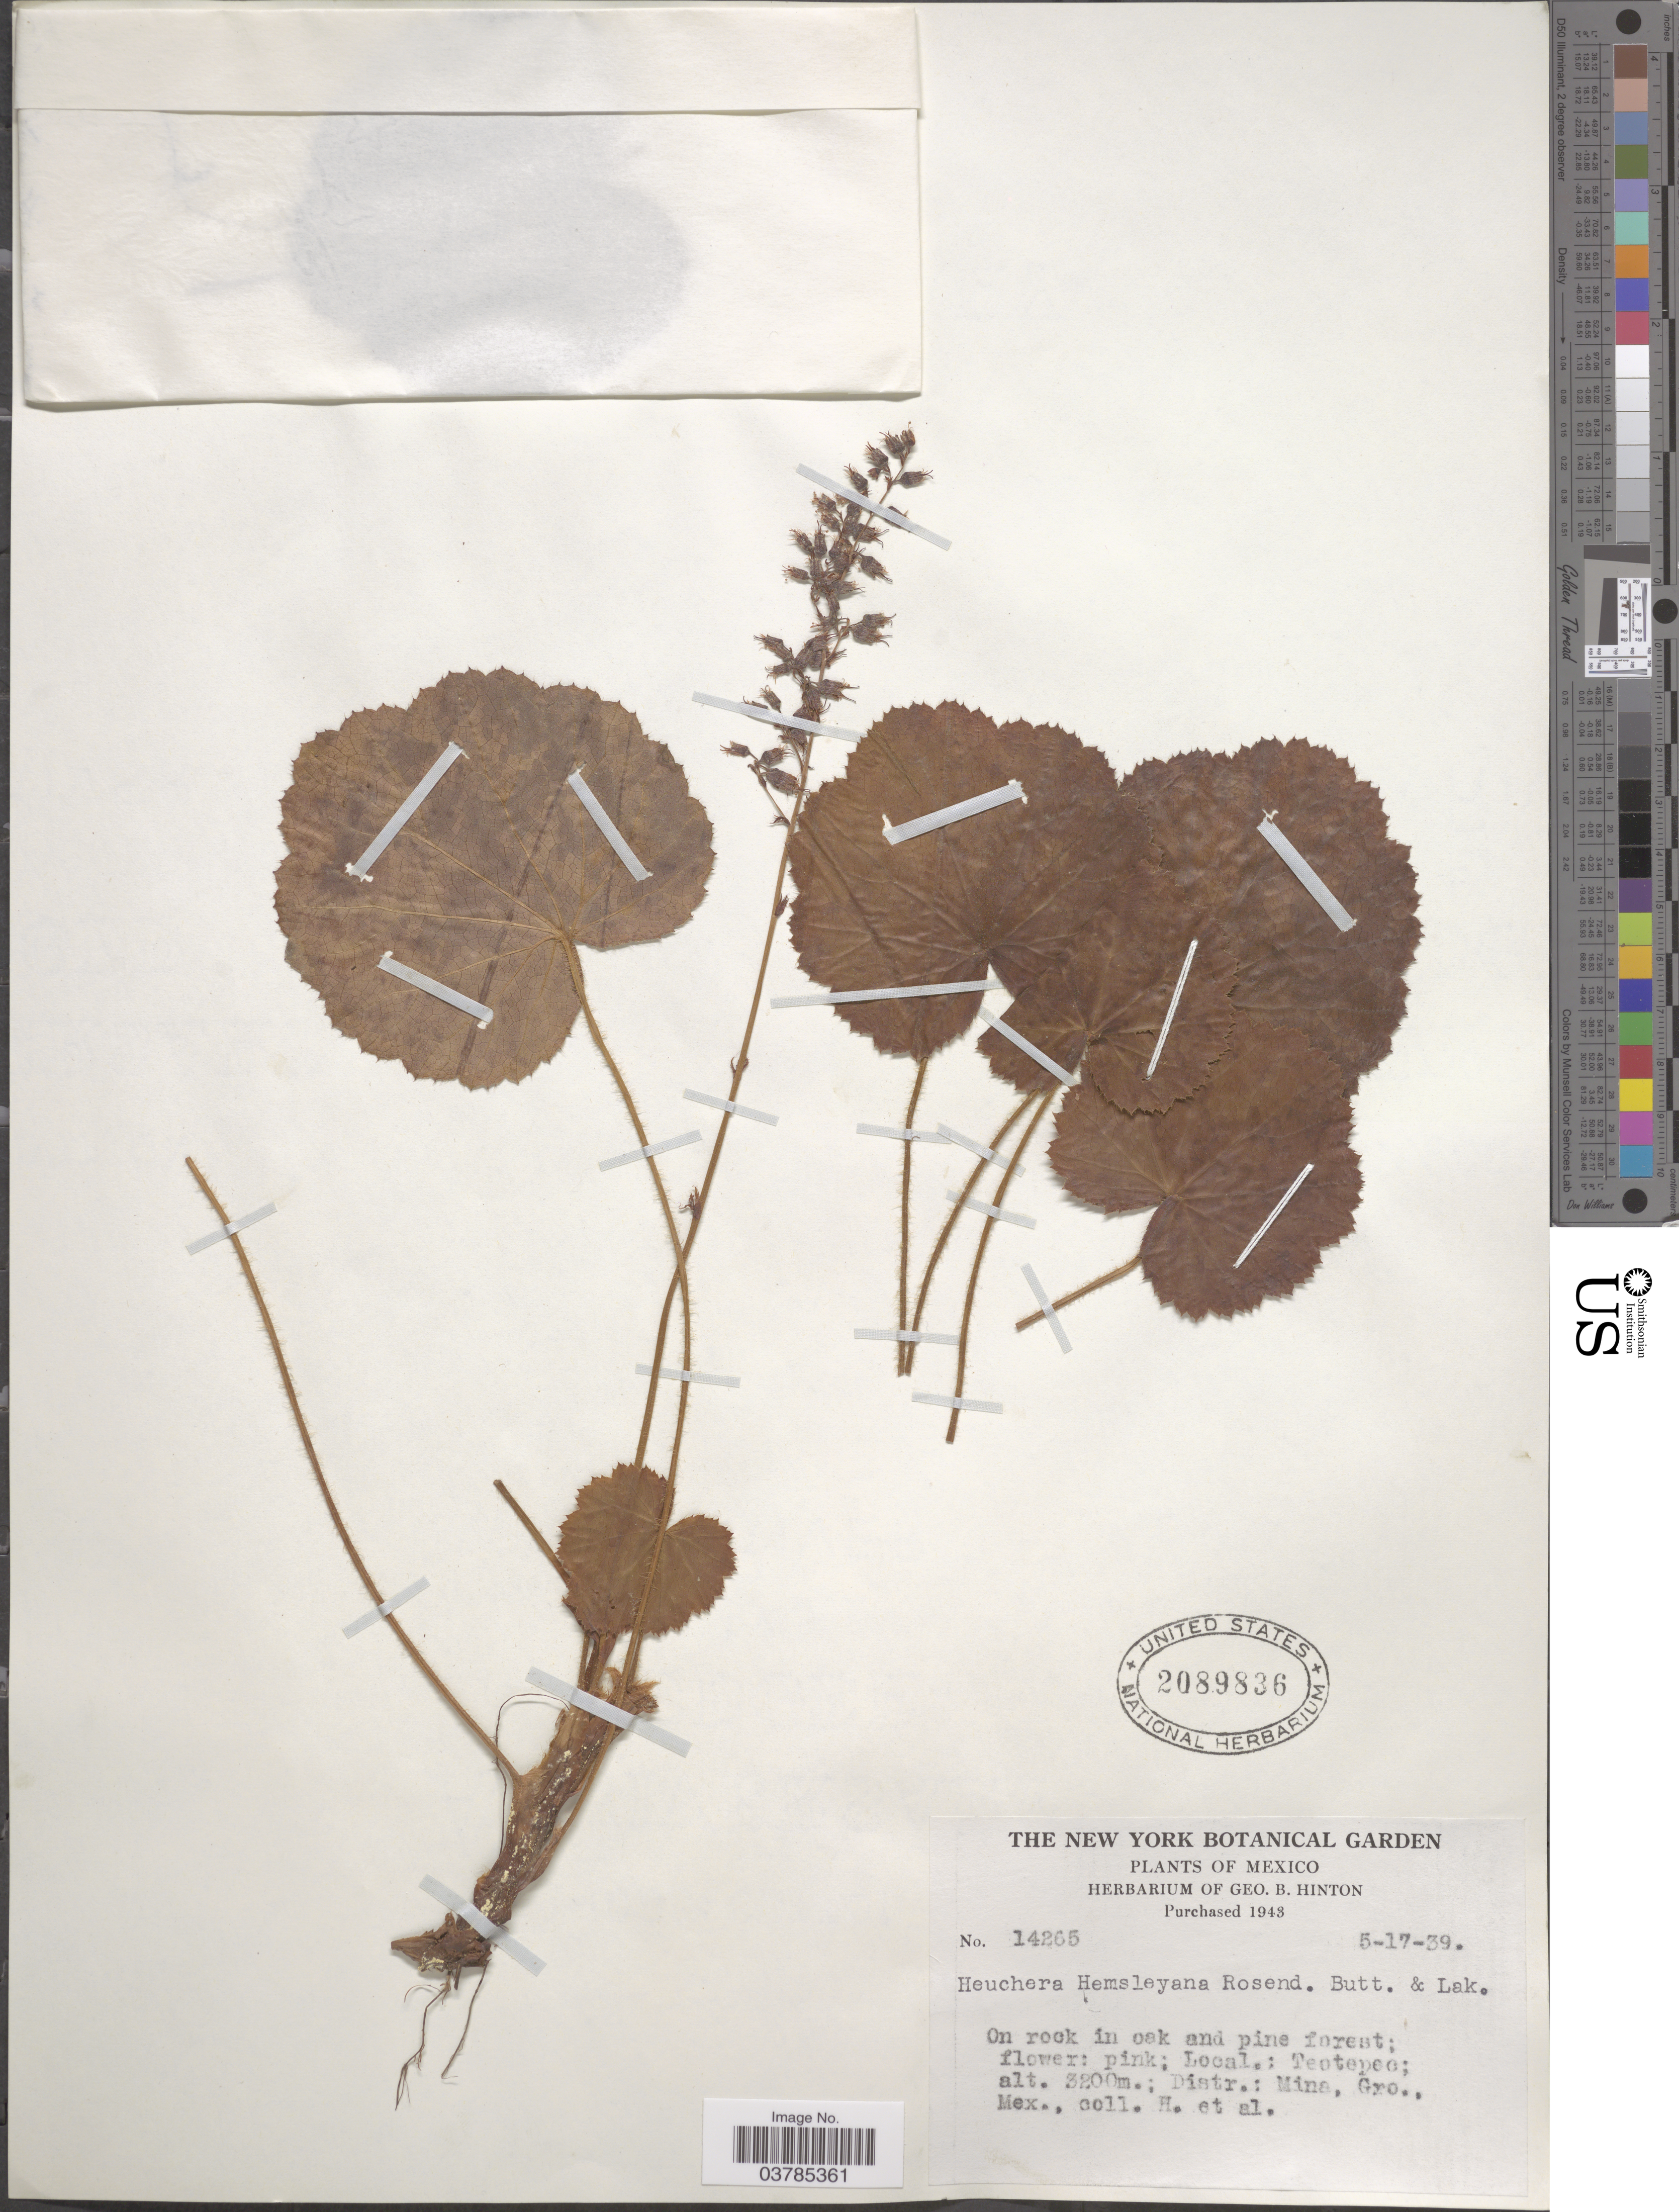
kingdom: Plantae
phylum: Tracheophyta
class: Magnoliopsida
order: Saxifragales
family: Saxifragaceae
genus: Heuchera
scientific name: Heuchera hemsleyana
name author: Rosend. et al.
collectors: G. B. Hinton & et al.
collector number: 14265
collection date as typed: Transcribed d/m/y: 17/5/39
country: Mexico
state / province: Guerrero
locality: Teotepec. Distr.: Mina.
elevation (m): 3200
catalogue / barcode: US 2089836